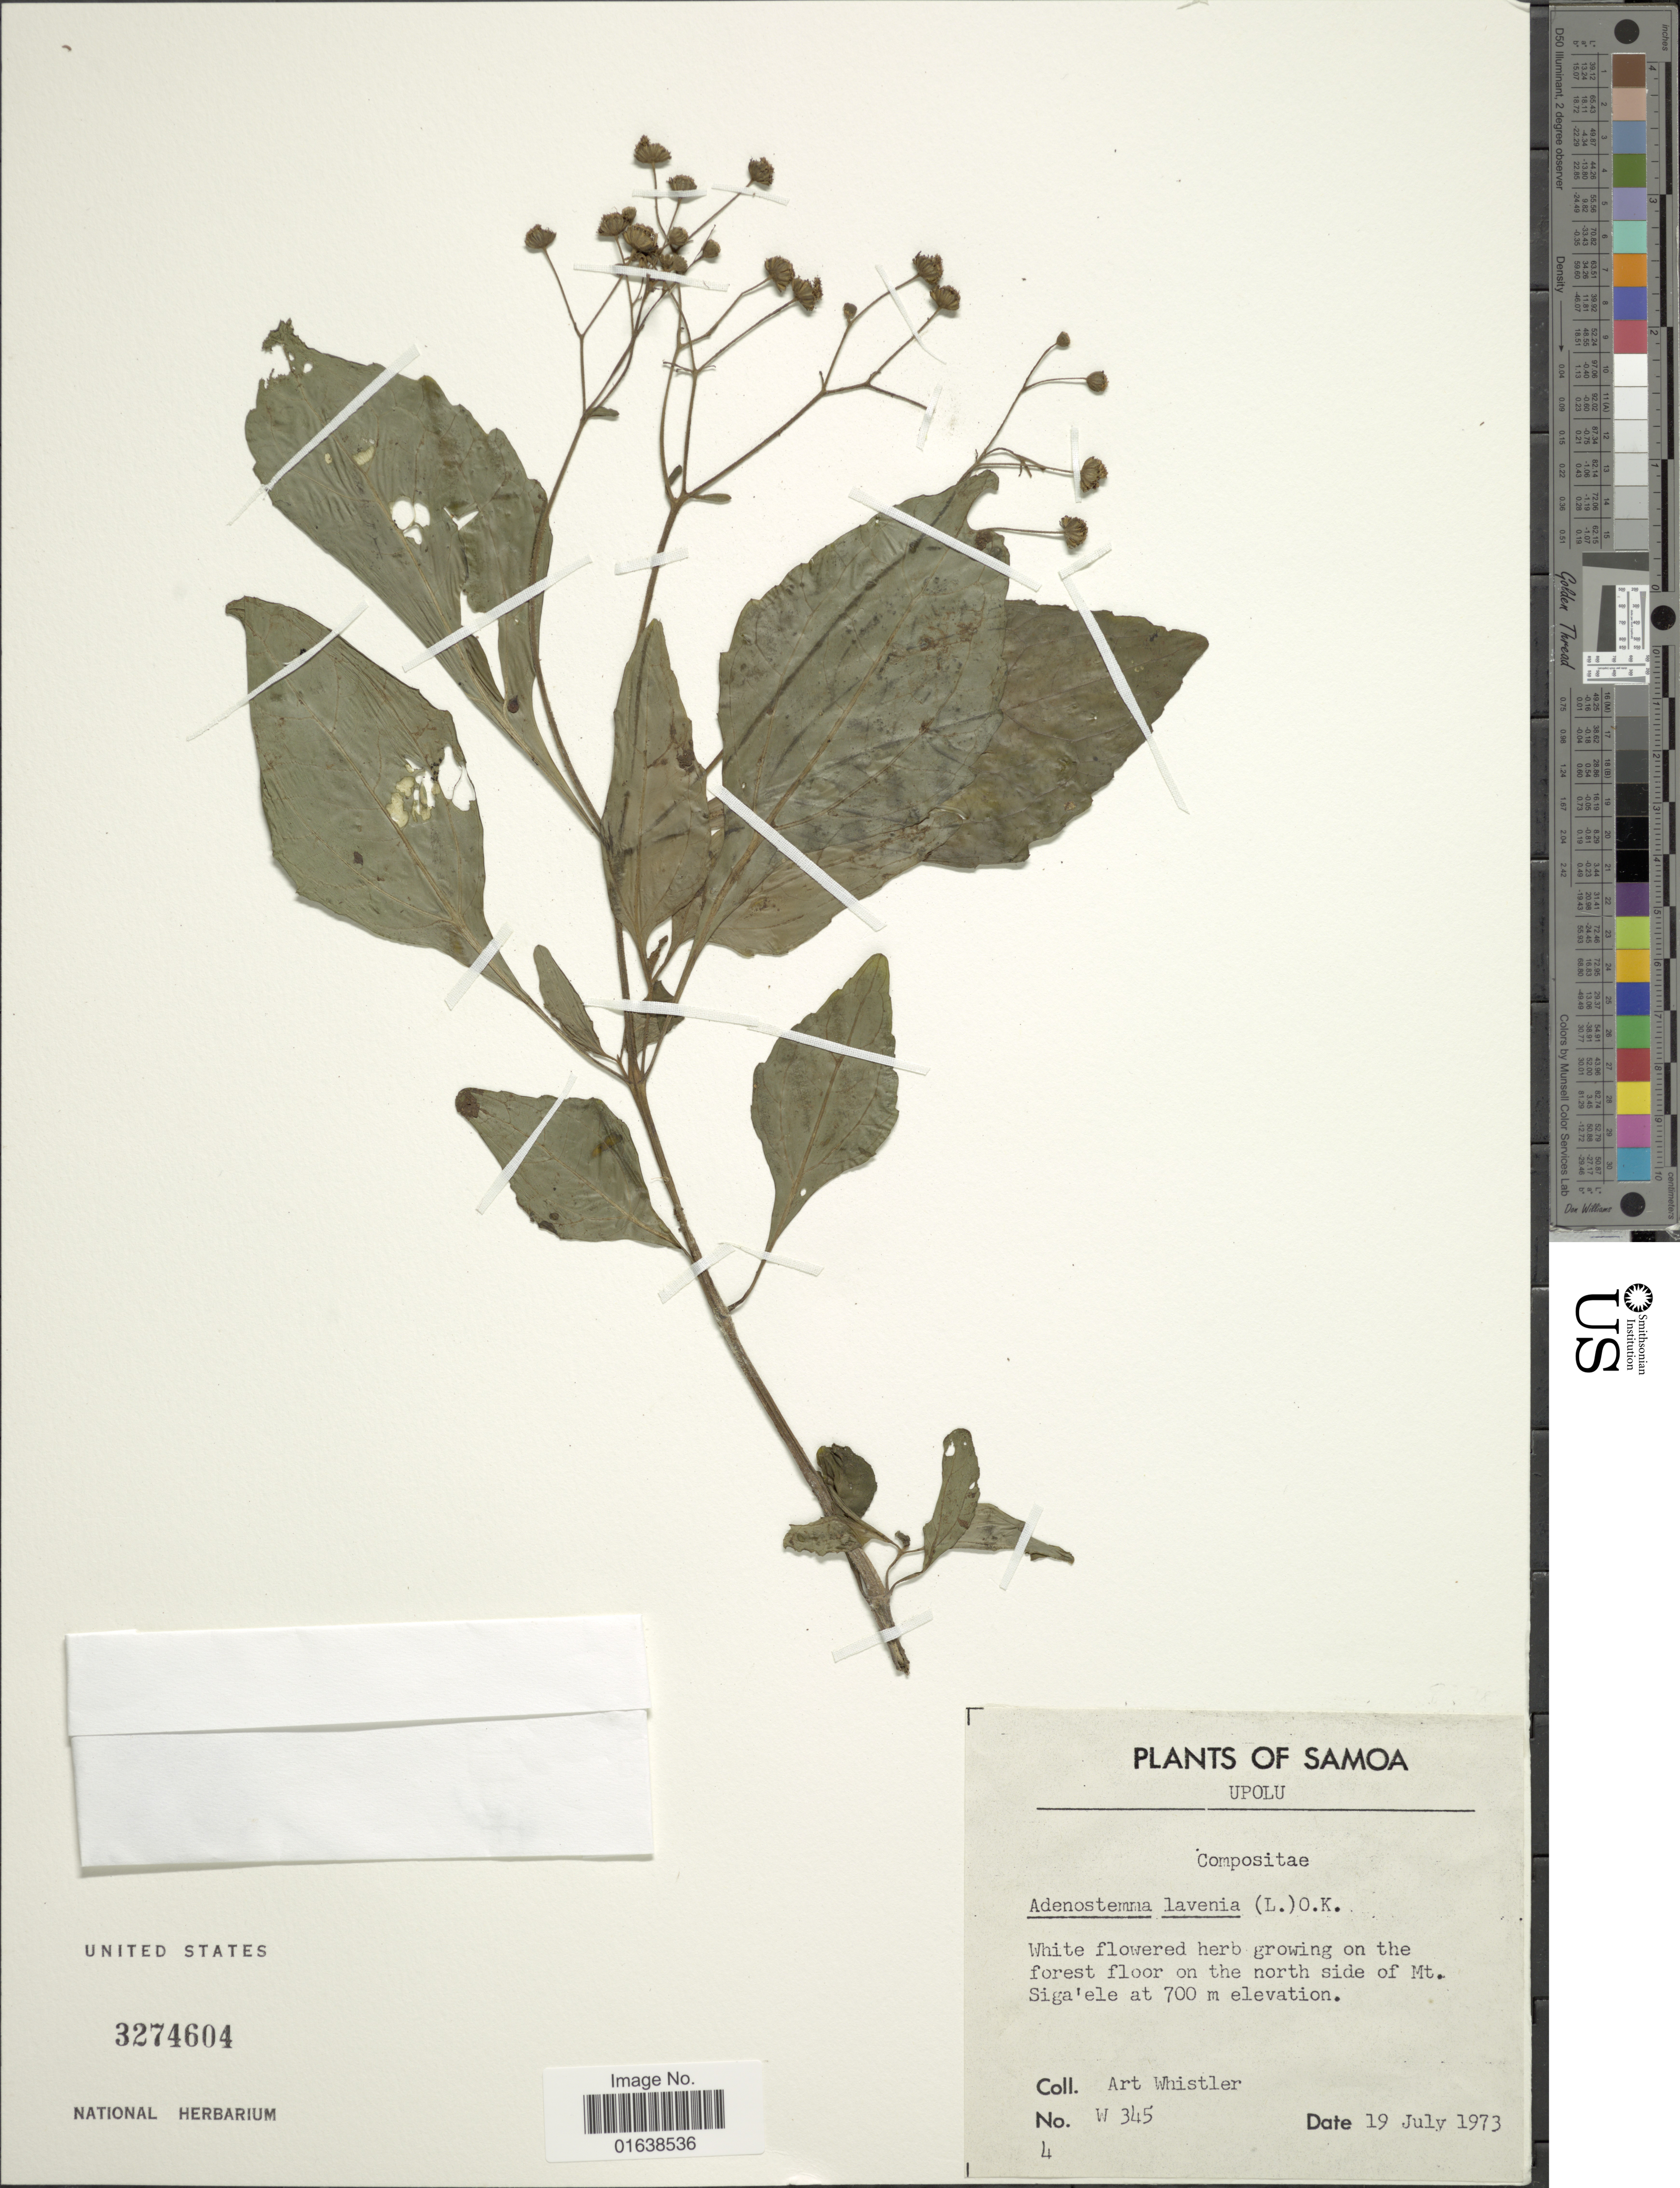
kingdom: Plantae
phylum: Tracheophyta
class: Magnoliopsida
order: Asterales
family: Asteraceae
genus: Adenostemma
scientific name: Adenostemma viscosum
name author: J.R. Forst. & G. Forst.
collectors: A. Whistler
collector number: W 345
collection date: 1973-07-19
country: Samoa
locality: Samoa on the florest floor on the north side of Mt. Siga'ele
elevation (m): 700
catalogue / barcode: US 32743604